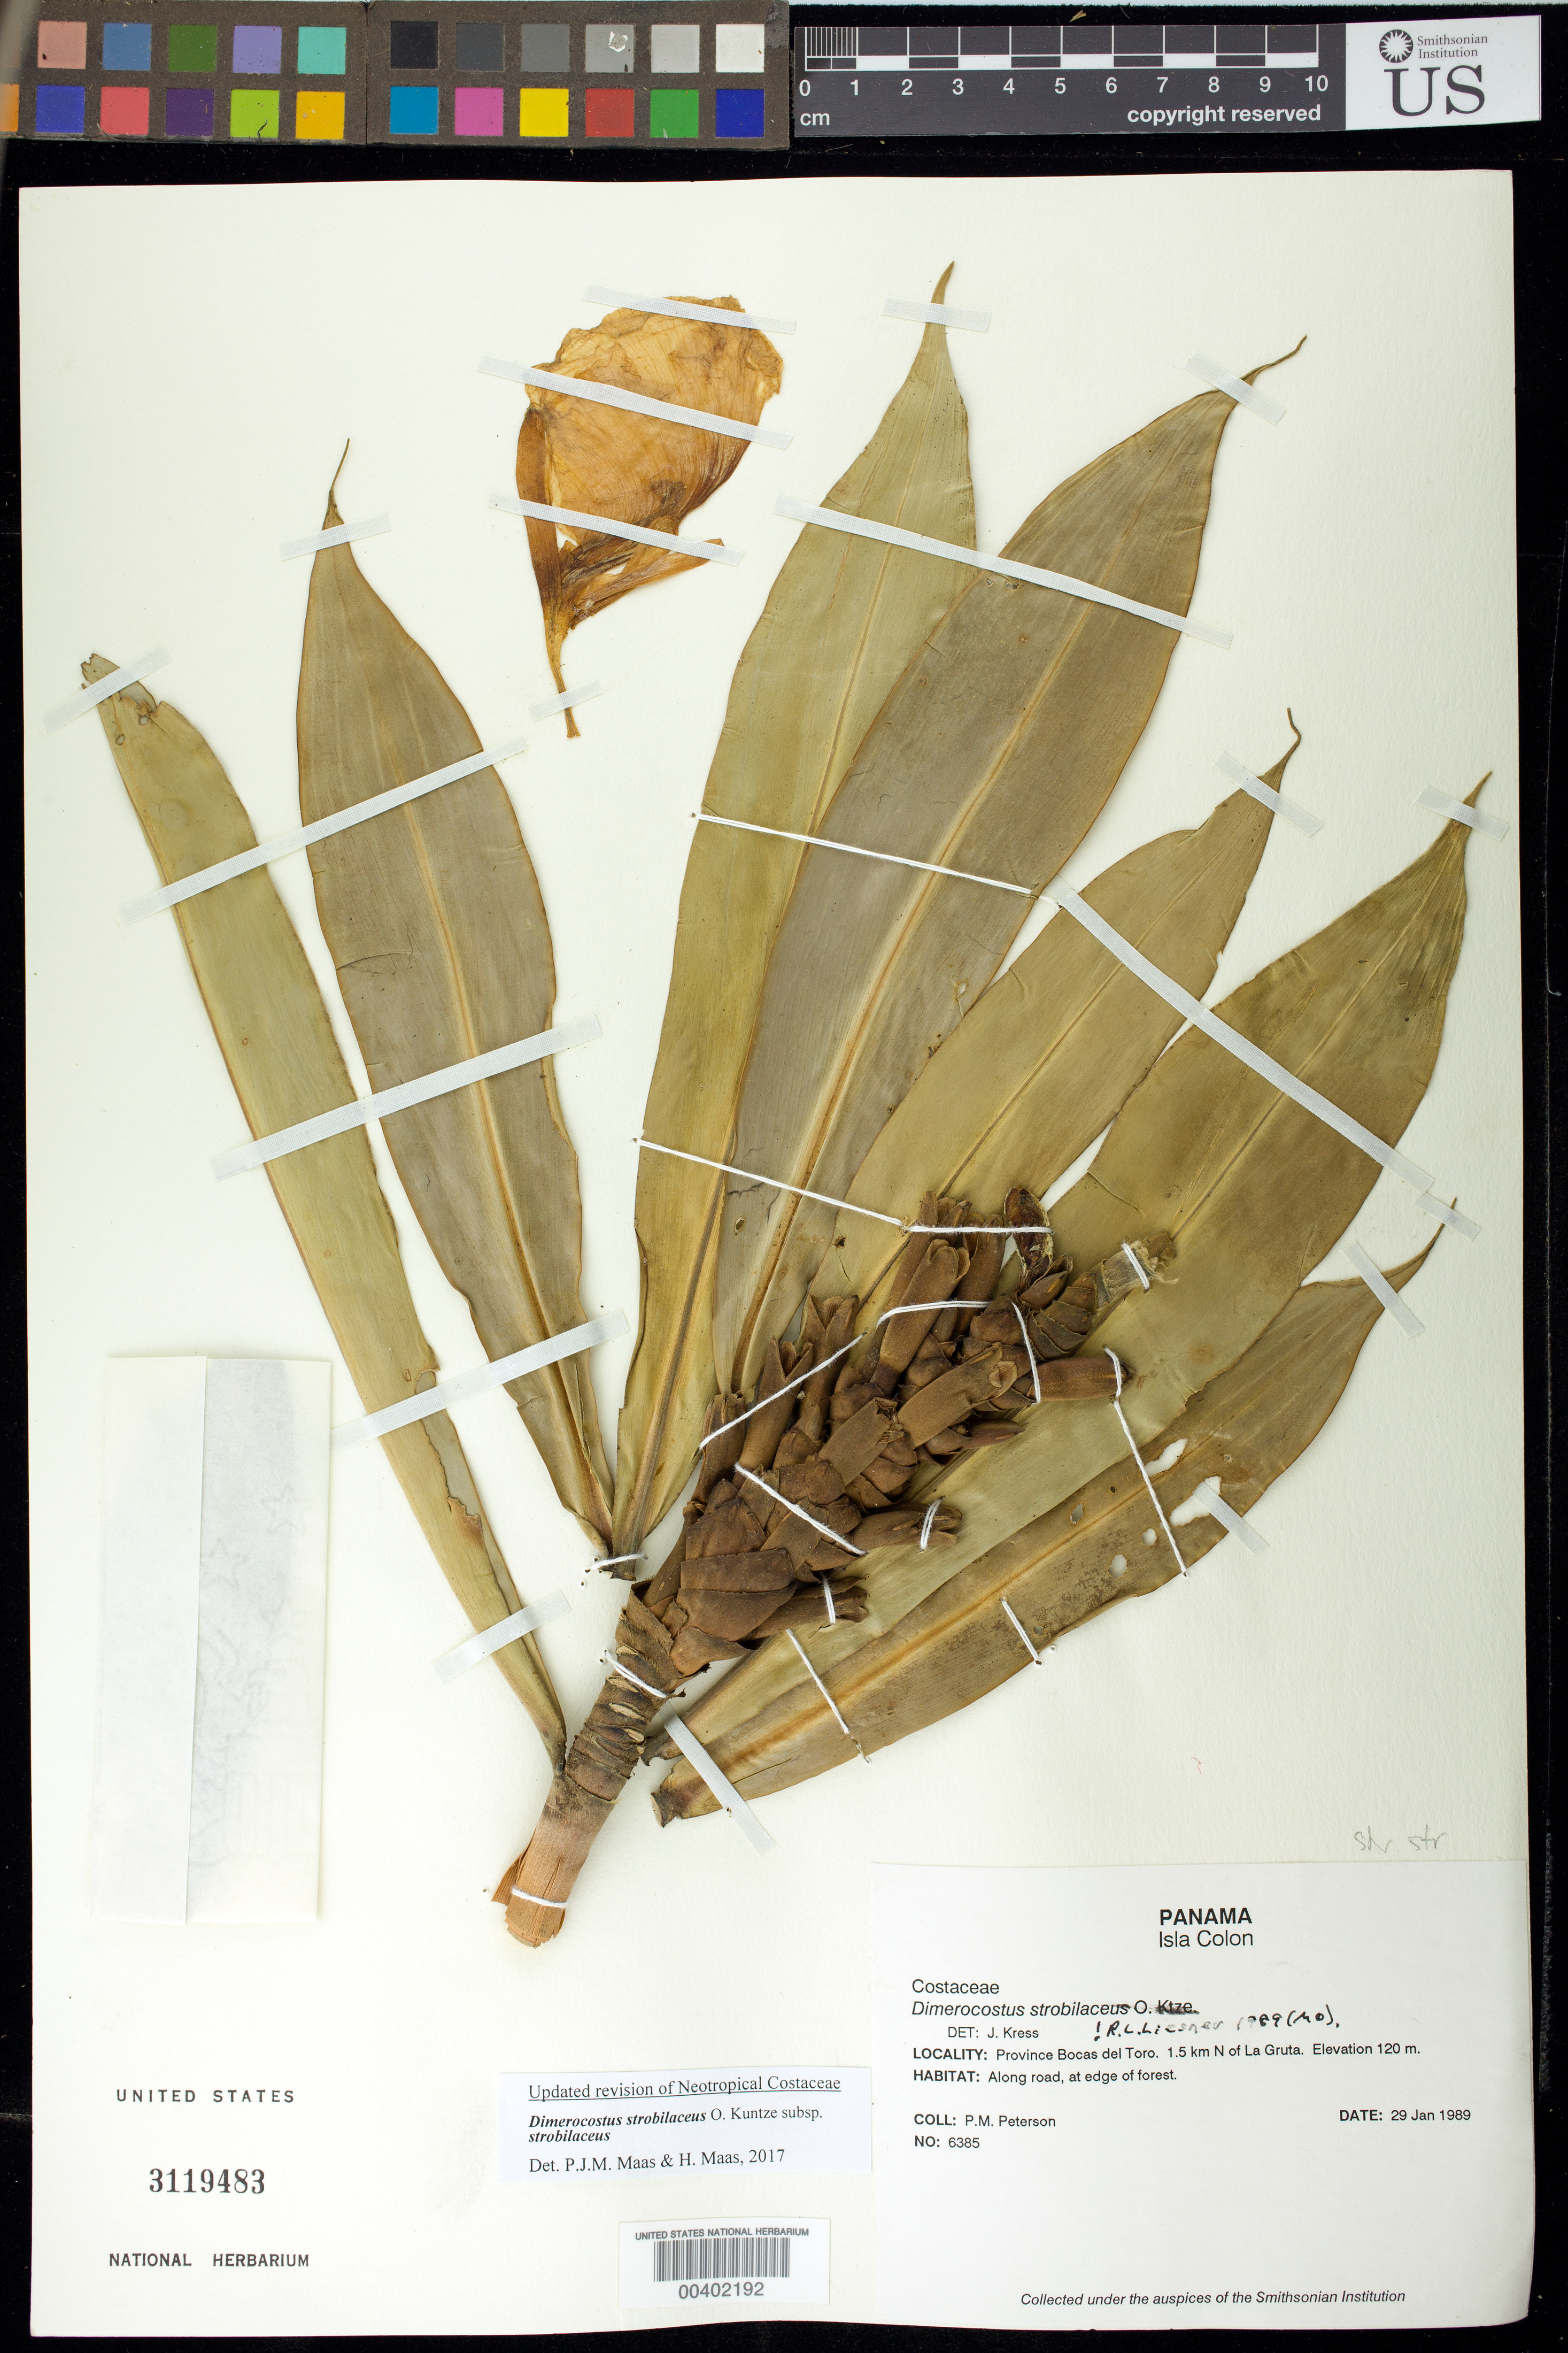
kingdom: Plantae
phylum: Tracheophyta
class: Liliopsida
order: Zingiberales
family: Costaceae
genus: Dimerocostus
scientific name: Dimerocostus strobilaceus subsp. strobilaceus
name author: Kuntze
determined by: Maas, Paul J.; Maas, H.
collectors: P. M. Peterson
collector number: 06385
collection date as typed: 29 Jan 1989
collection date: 1989-01-29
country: Panama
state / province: Bocas del Toro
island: Colón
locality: Isla Colon, 1.5 km N of La Gruta.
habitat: Along road, at edge of forest.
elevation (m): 120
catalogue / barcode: US 3119483